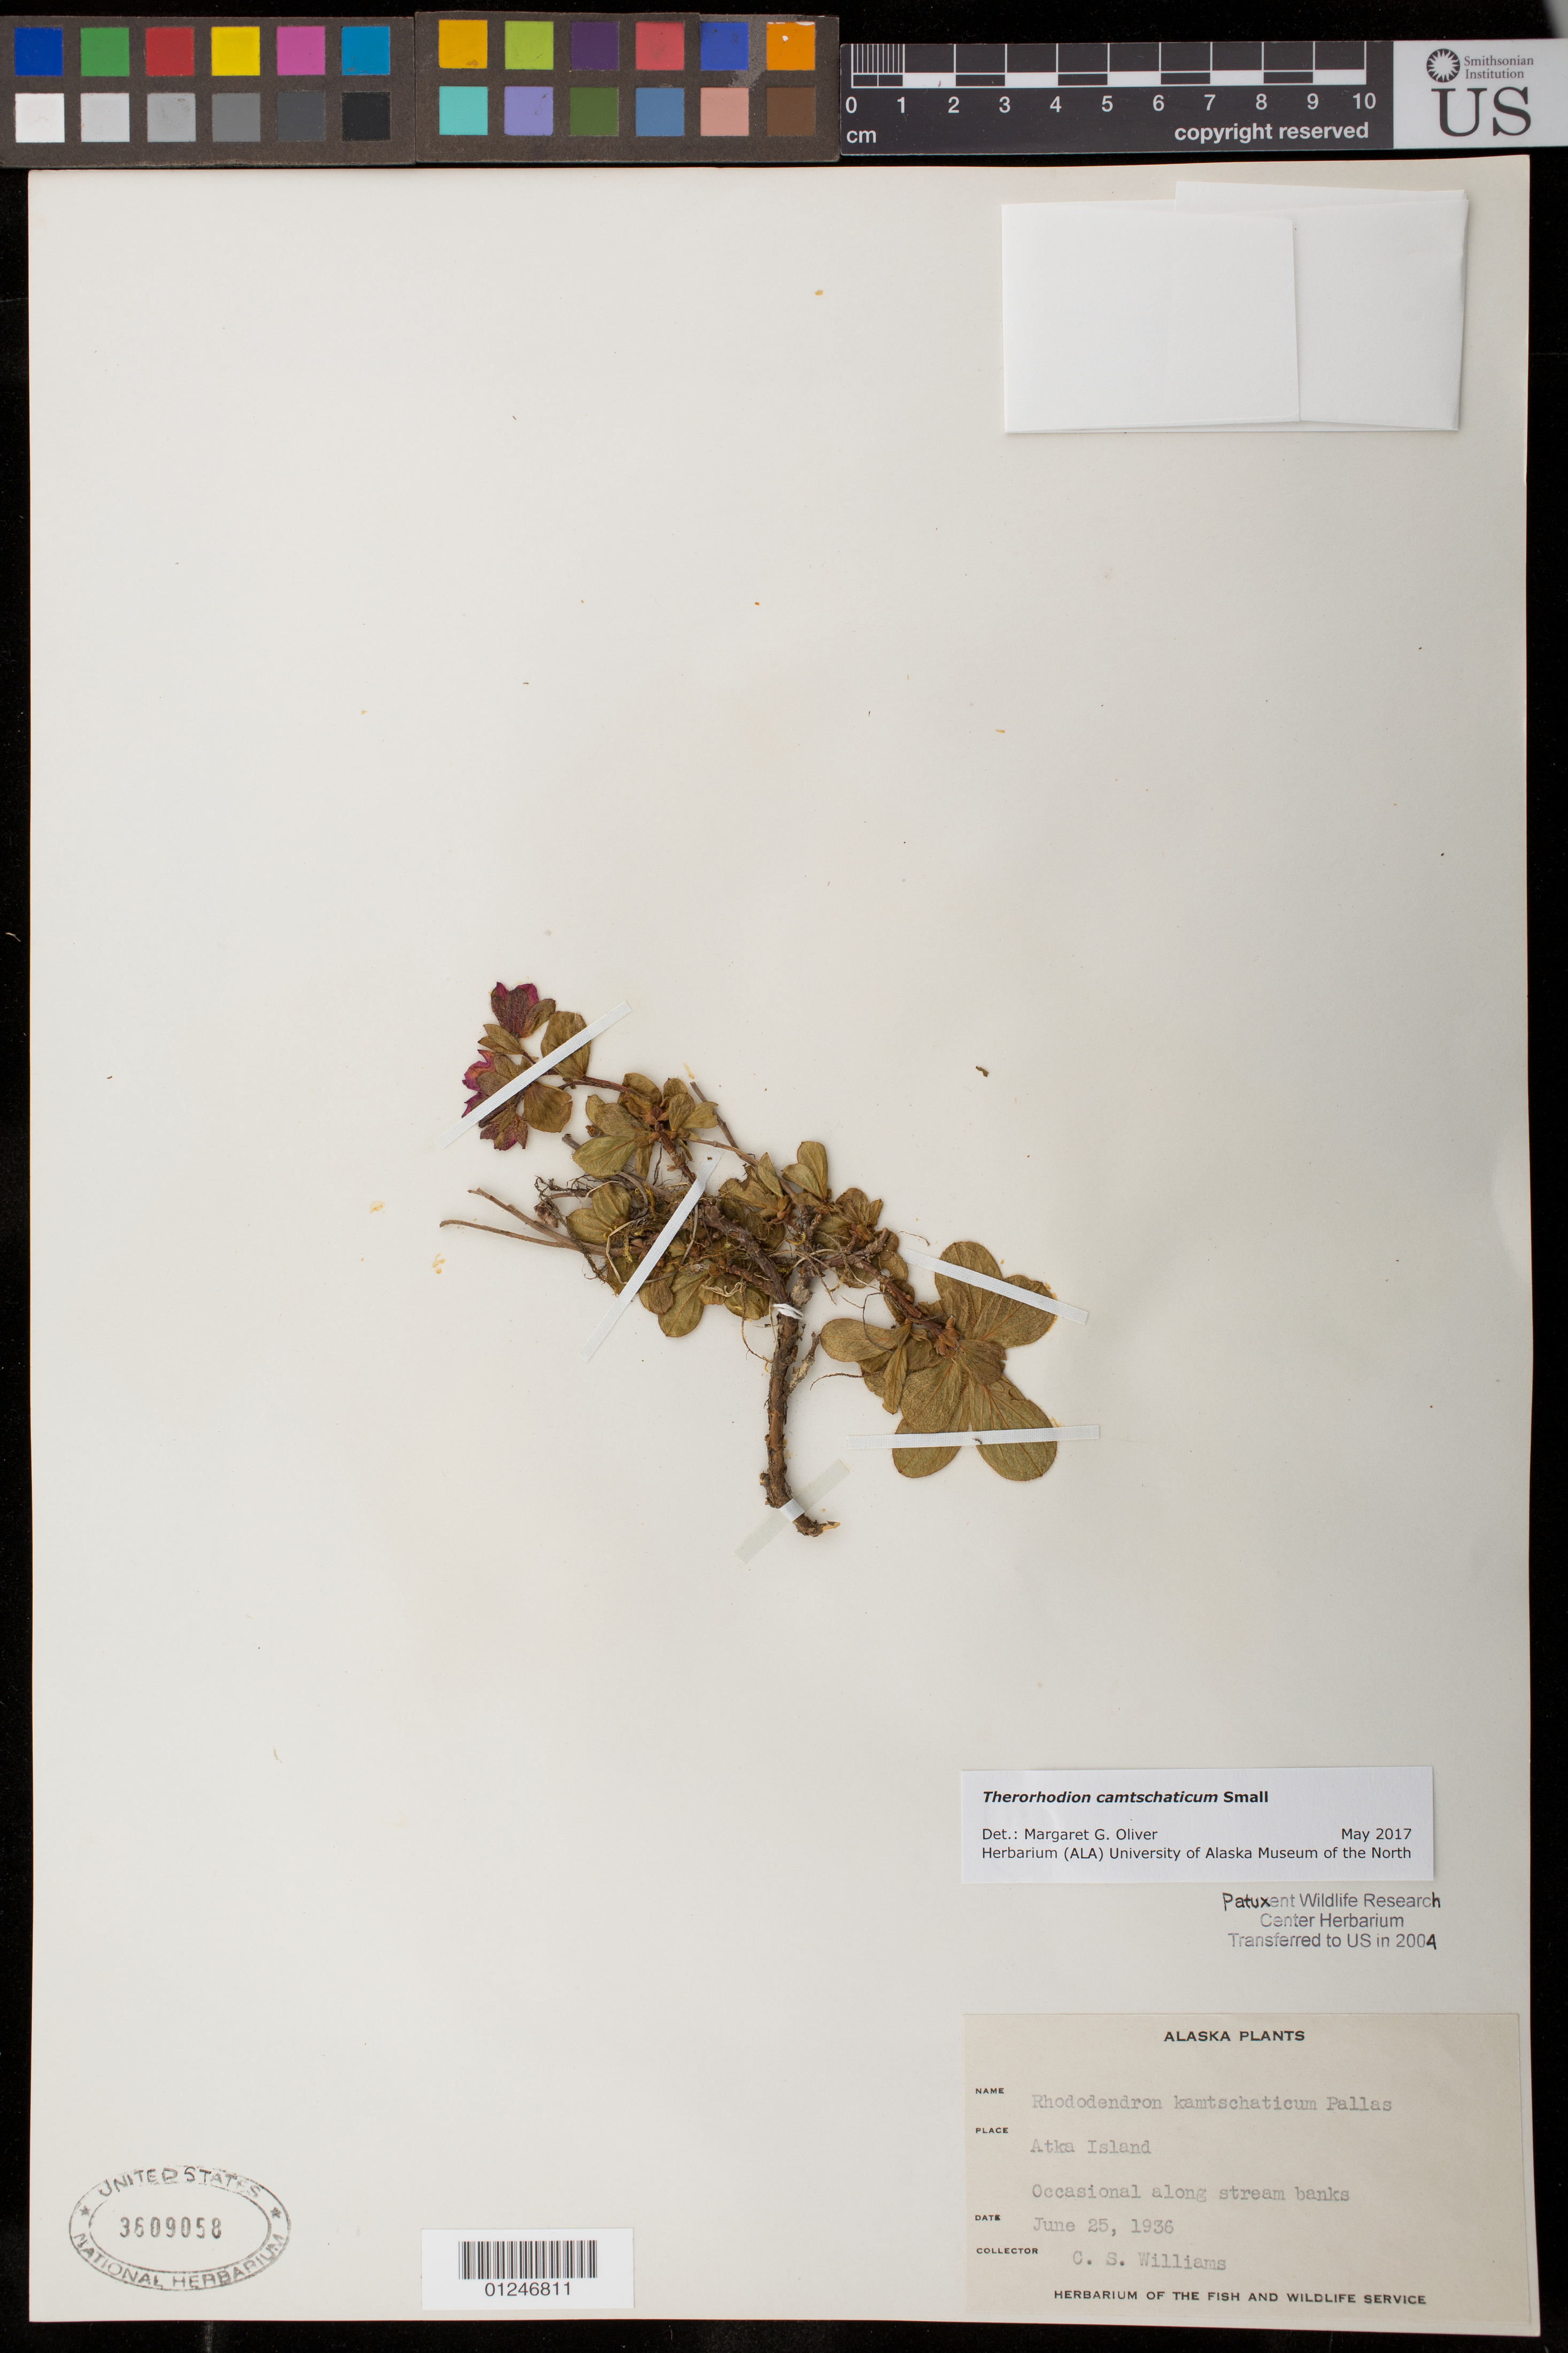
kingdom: Plantae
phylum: Tracheophyta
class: Magnoliopsida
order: Ericales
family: Ericaceae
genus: Therorhodion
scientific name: Therorhodion camtschaticum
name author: (Pall.) Small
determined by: Oliver, M. G., (ALA), University of Alaska Museum of the North (UNITED STATES)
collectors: C. Williams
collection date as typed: June 25, 1936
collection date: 1936-06-25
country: United States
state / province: Alaska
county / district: Aleutians West Census Area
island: Atka Island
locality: Atka Island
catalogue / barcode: US 3609058